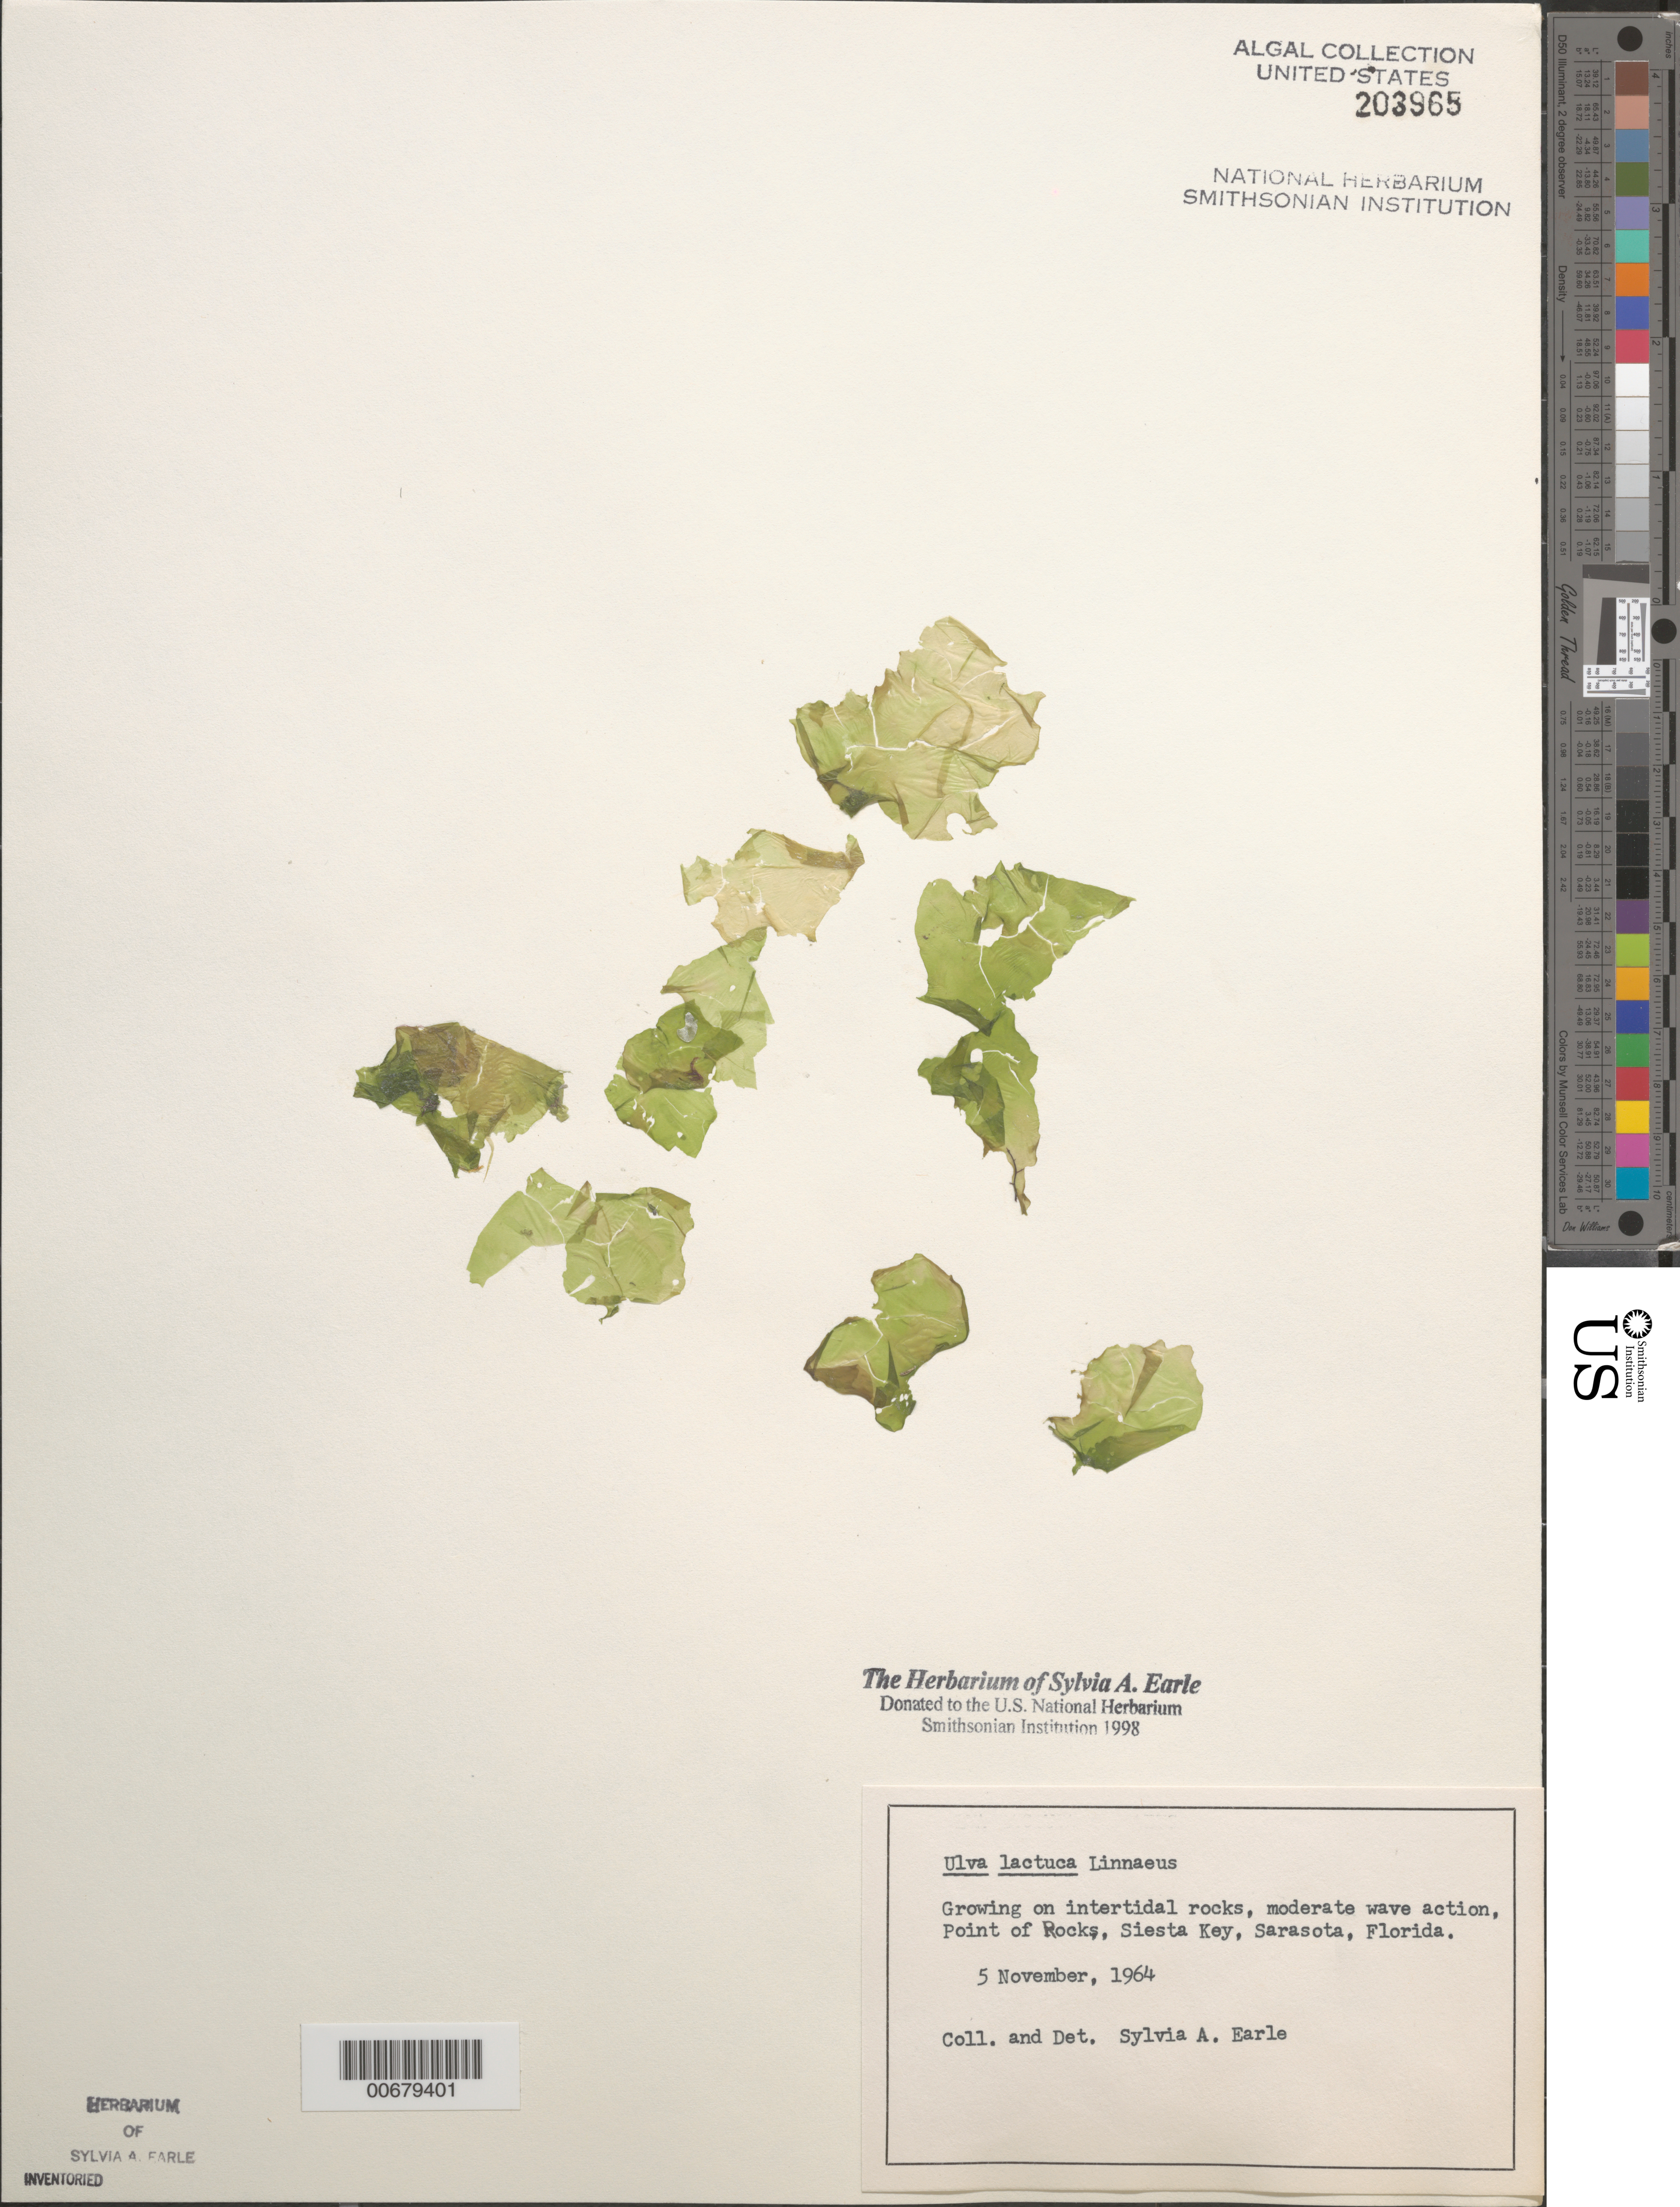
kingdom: Plantae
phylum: Chlorophyta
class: Ulvophyceae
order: Ulvales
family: Ulvaceae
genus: Ulva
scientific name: Ulva lactuca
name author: L.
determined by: Earle, S. A.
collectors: S. A. Earle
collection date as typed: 05 Nov 1964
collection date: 1964-11-05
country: United States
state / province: Florida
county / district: Sarasota County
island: Siesta Key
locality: Point of Rocks, Sarasota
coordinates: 27 14.6'N, 82 32.1'W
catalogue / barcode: US 203965